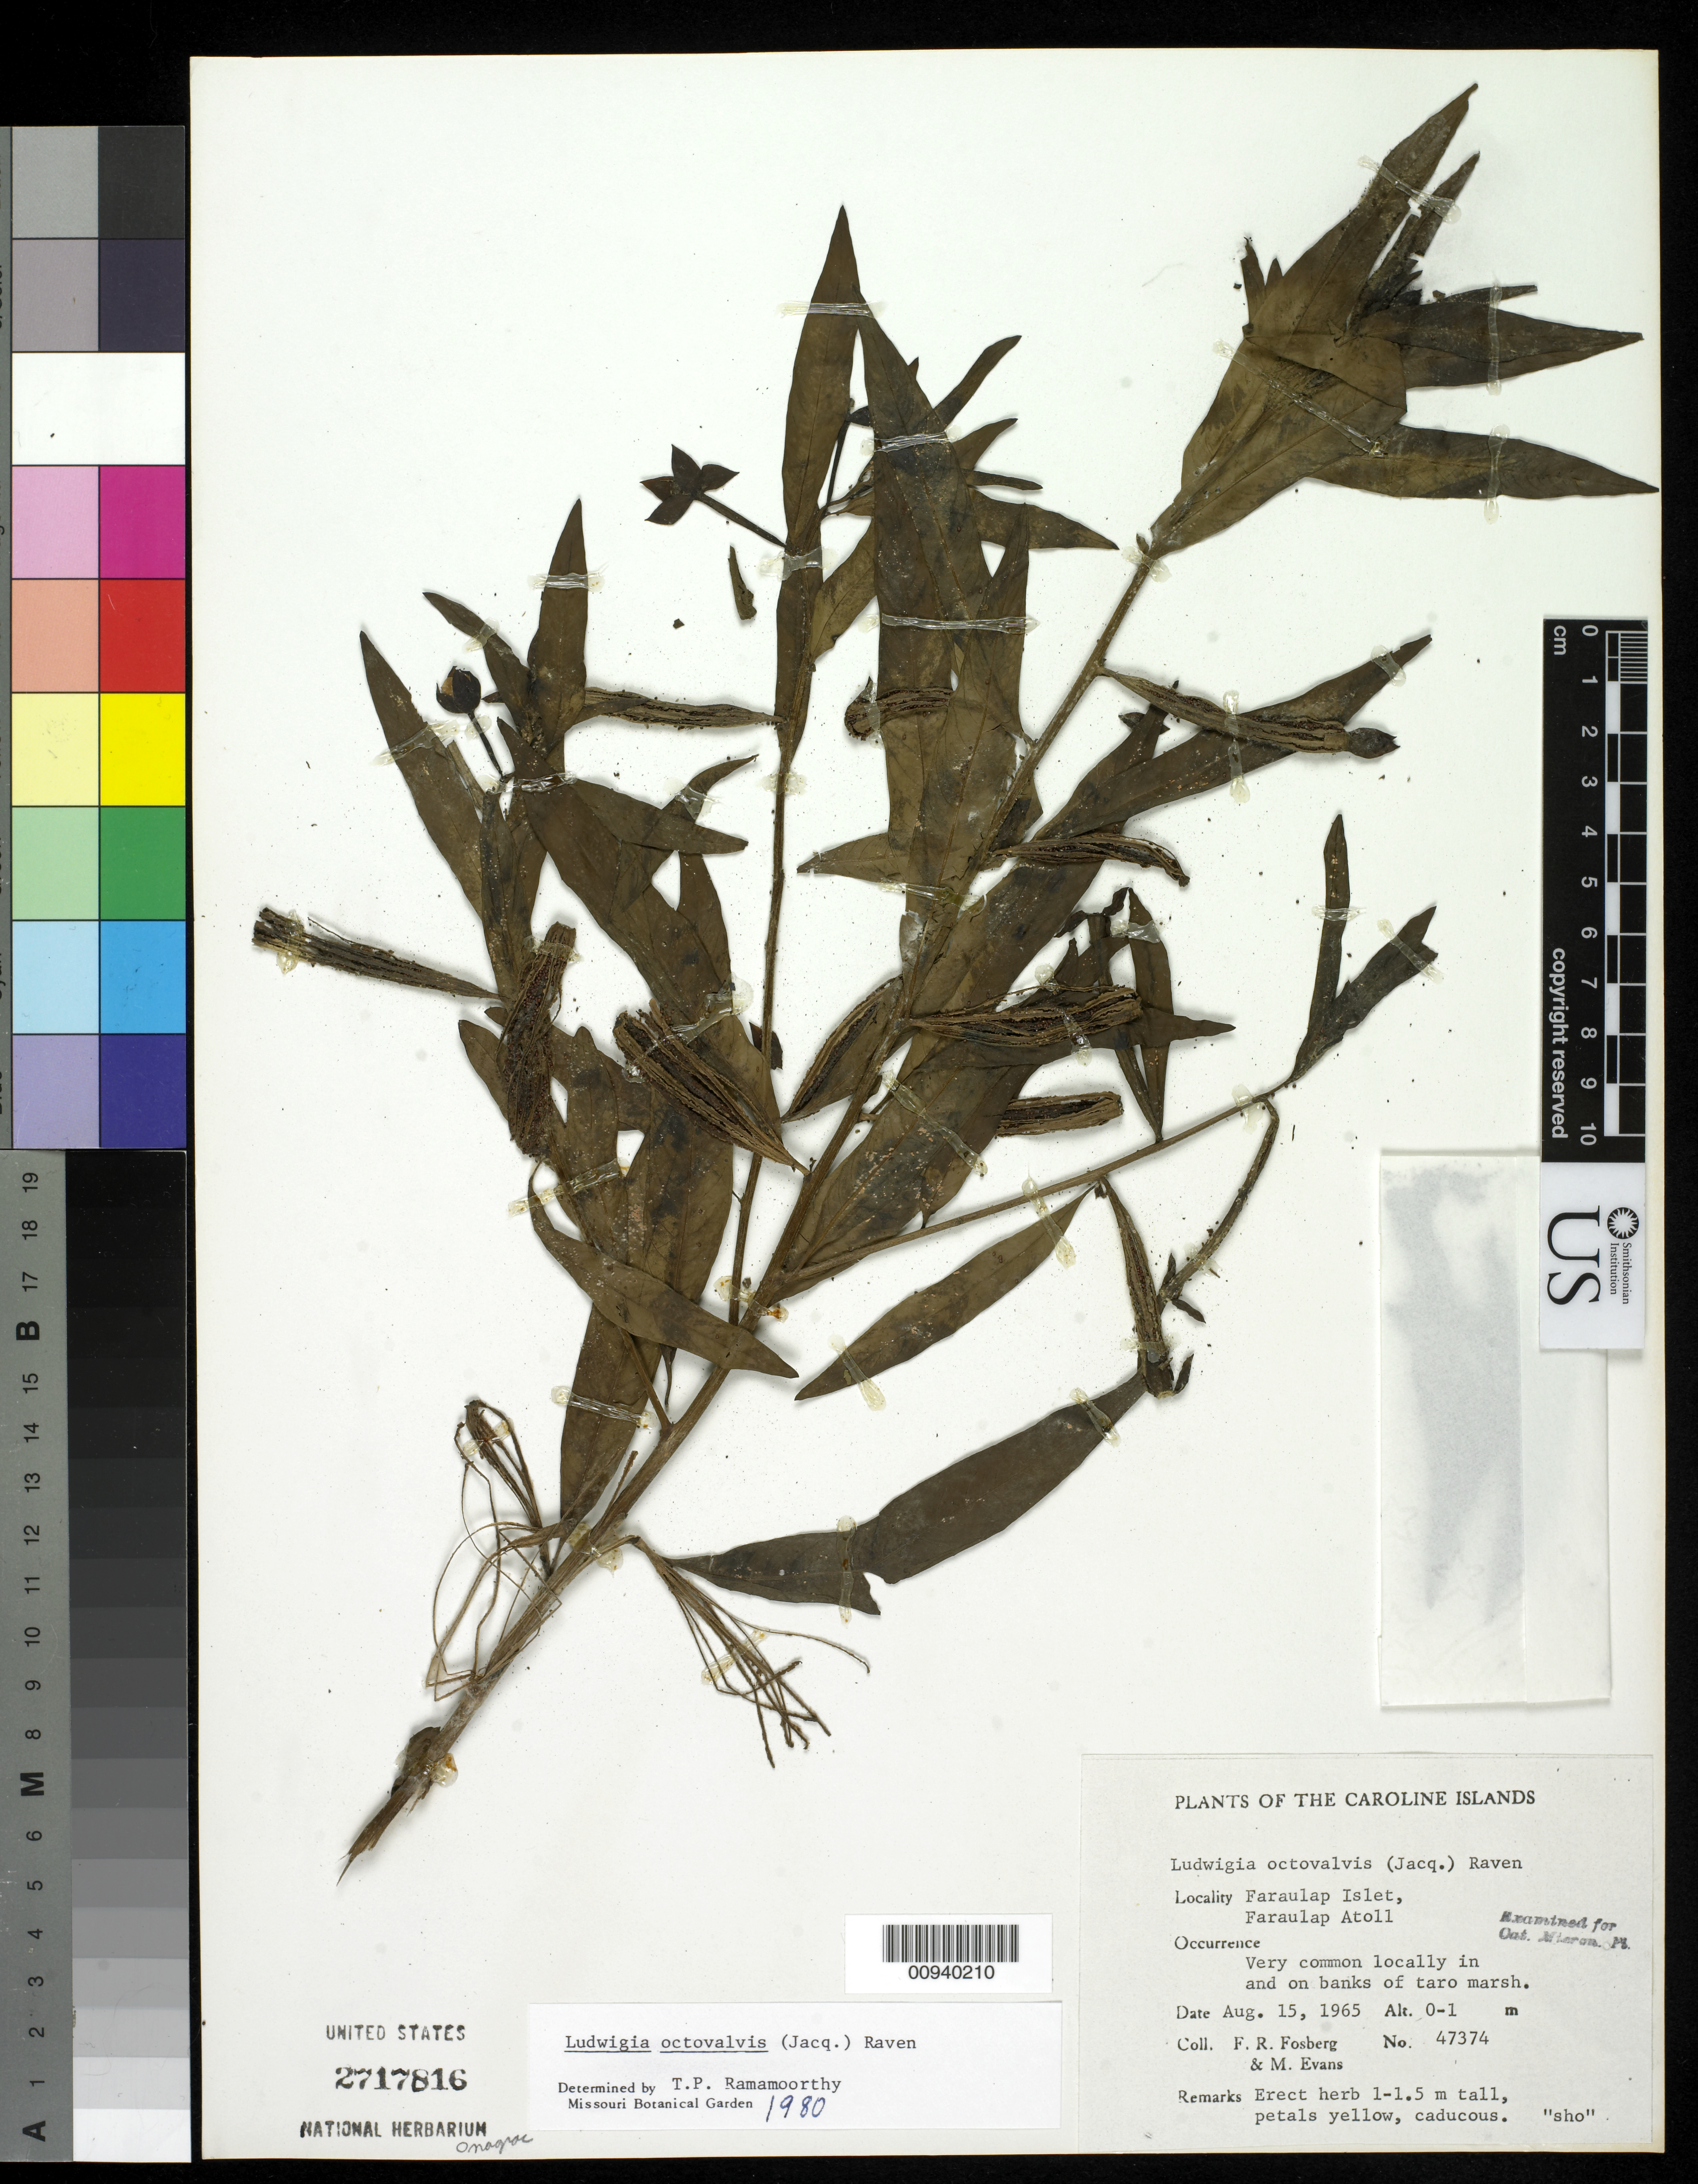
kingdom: Plantae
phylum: Tracheophyta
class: Magnoliopsida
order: Myrtales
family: Onagraceae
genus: Ludwigia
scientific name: Ludwigia octovalvis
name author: (Jacq.) P.H. Raven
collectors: F. R. Fosberg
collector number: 47374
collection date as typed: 15 Aug 1965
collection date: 1965-08-15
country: Micronesia, Federated States of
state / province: Yap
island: Faraulep Atoll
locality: Faraulap Islet, Faraulap Atoll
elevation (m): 0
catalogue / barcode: US 2717816